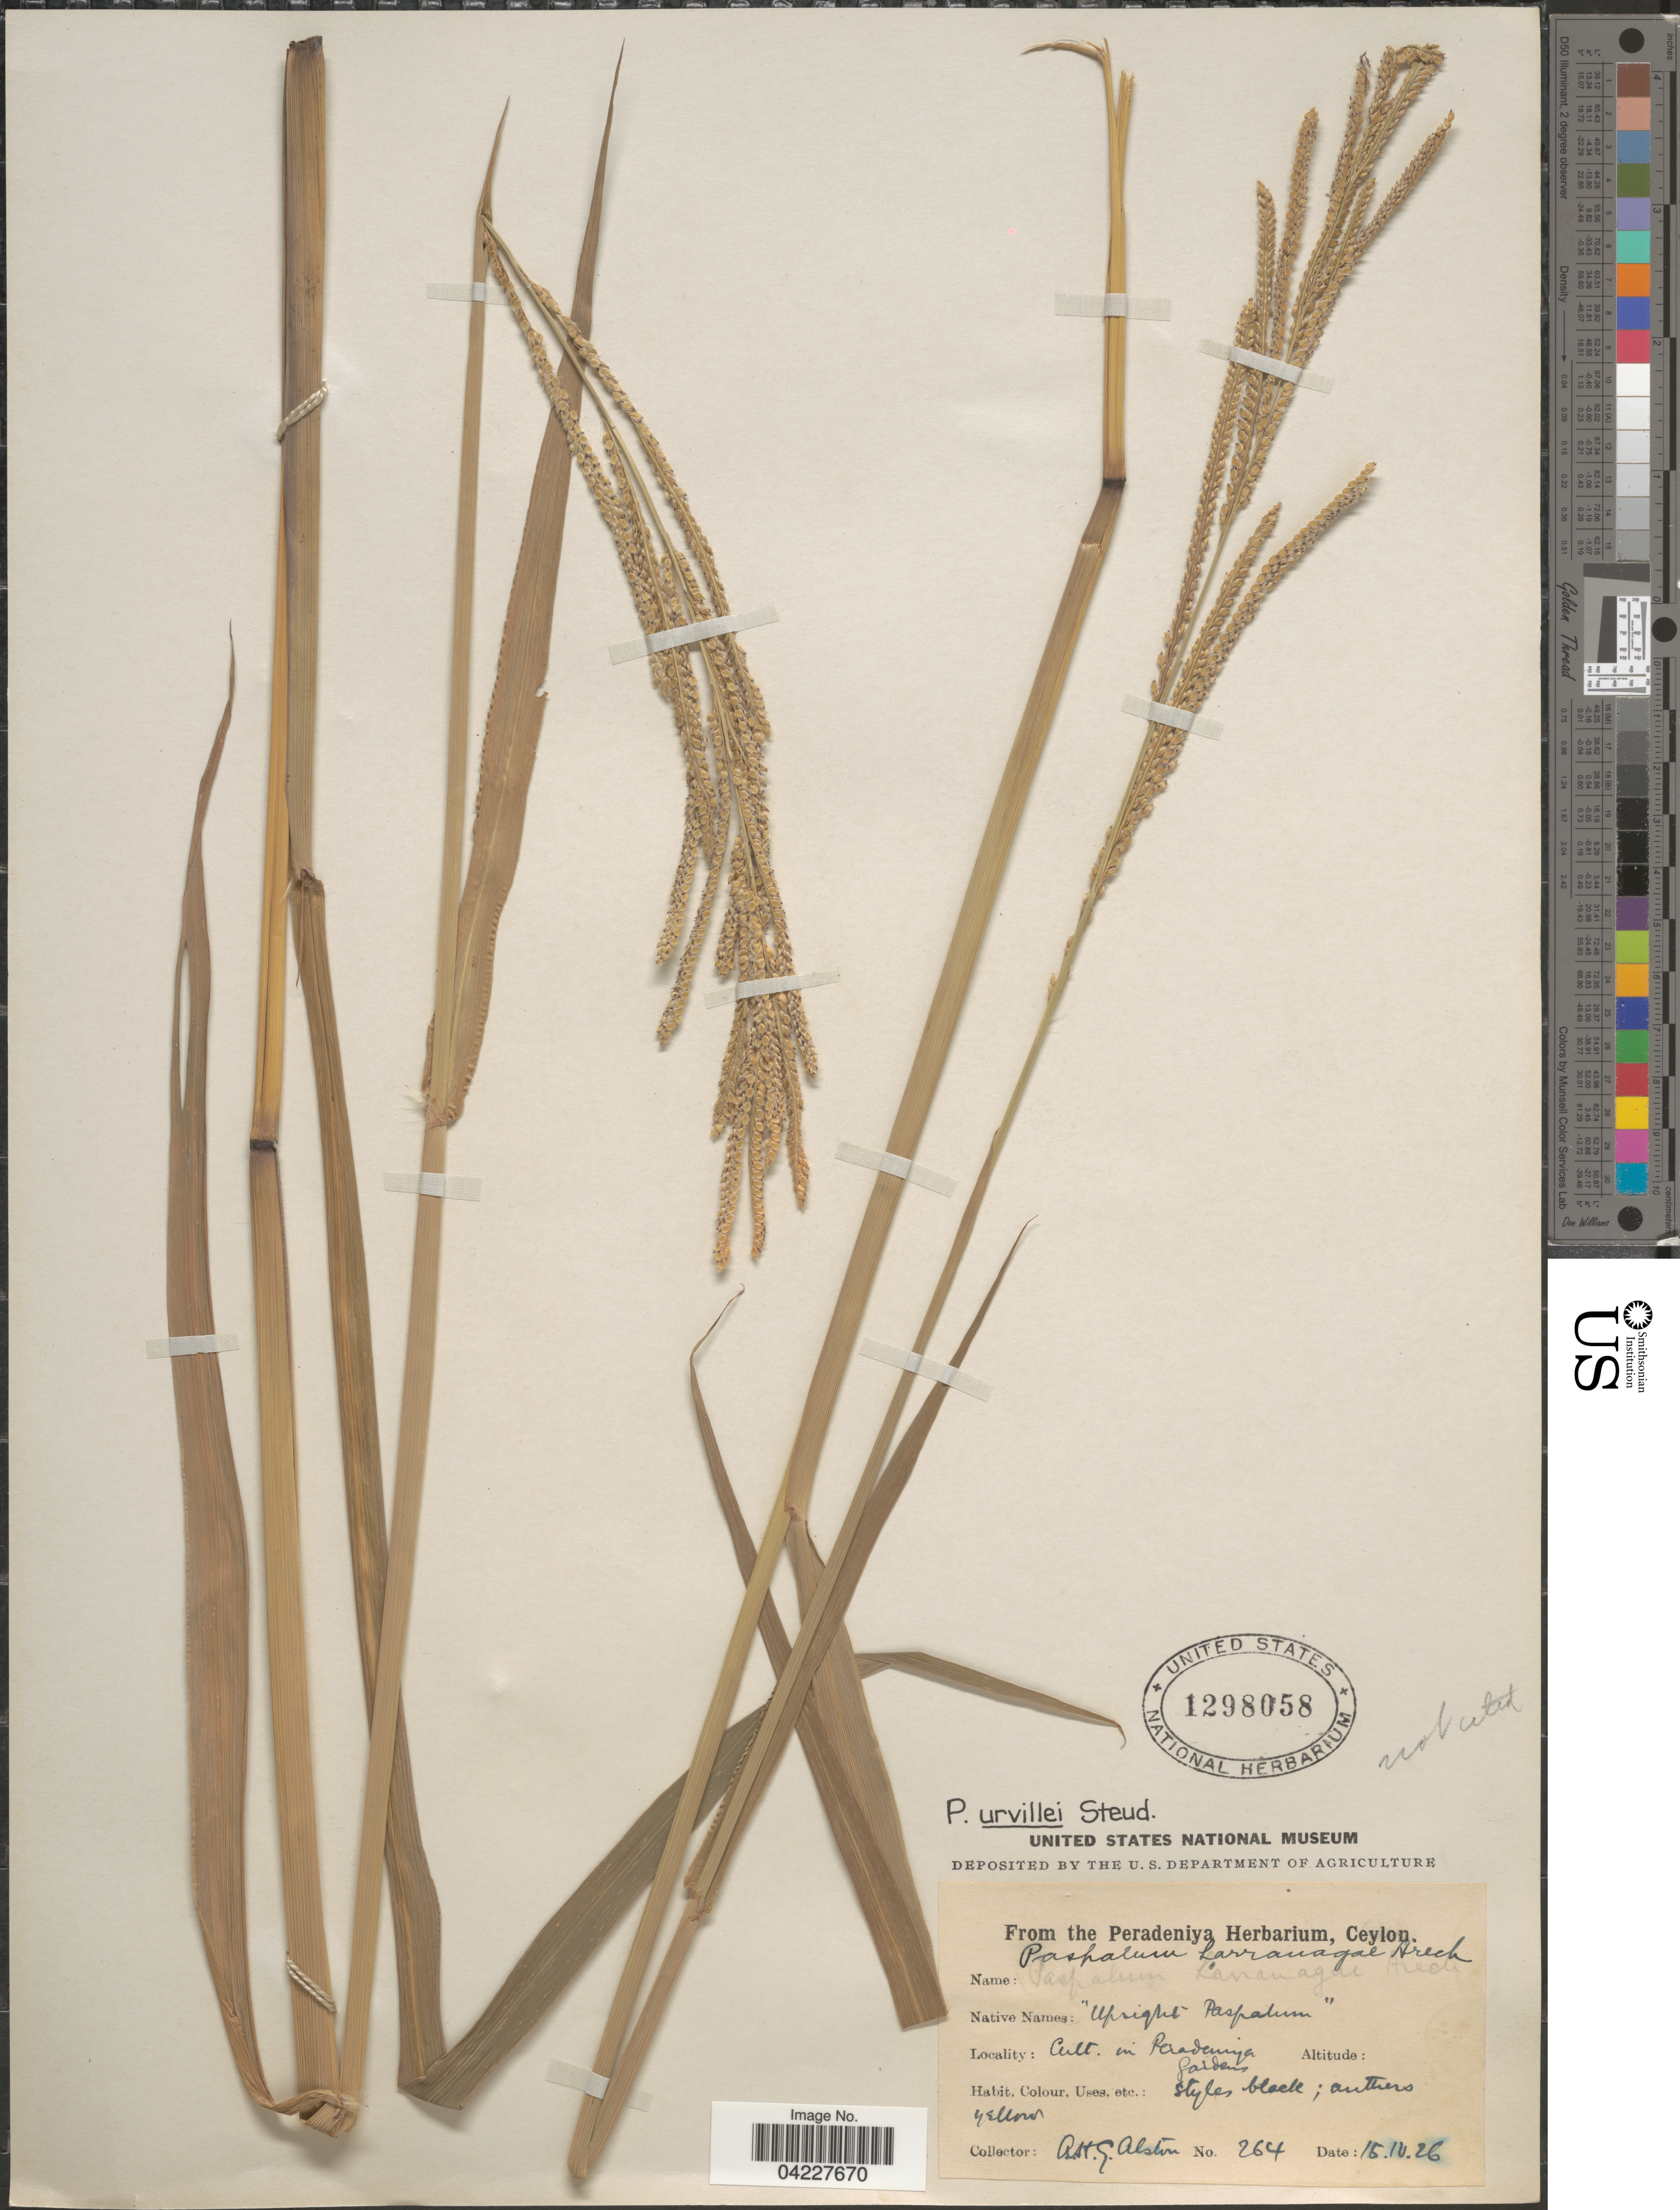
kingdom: Plantae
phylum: Tracheophyta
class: Liliopsida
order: Poales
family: Poaceae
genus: Paspalum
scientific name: Paspalum urvillei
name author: Steud.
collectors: A. H. Alston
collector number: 264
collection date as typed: Transcribed d/m/y: 15/4/26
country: Sri Lanka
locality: Cult. In Peradeniya Gardens.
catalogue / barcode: US 1298058